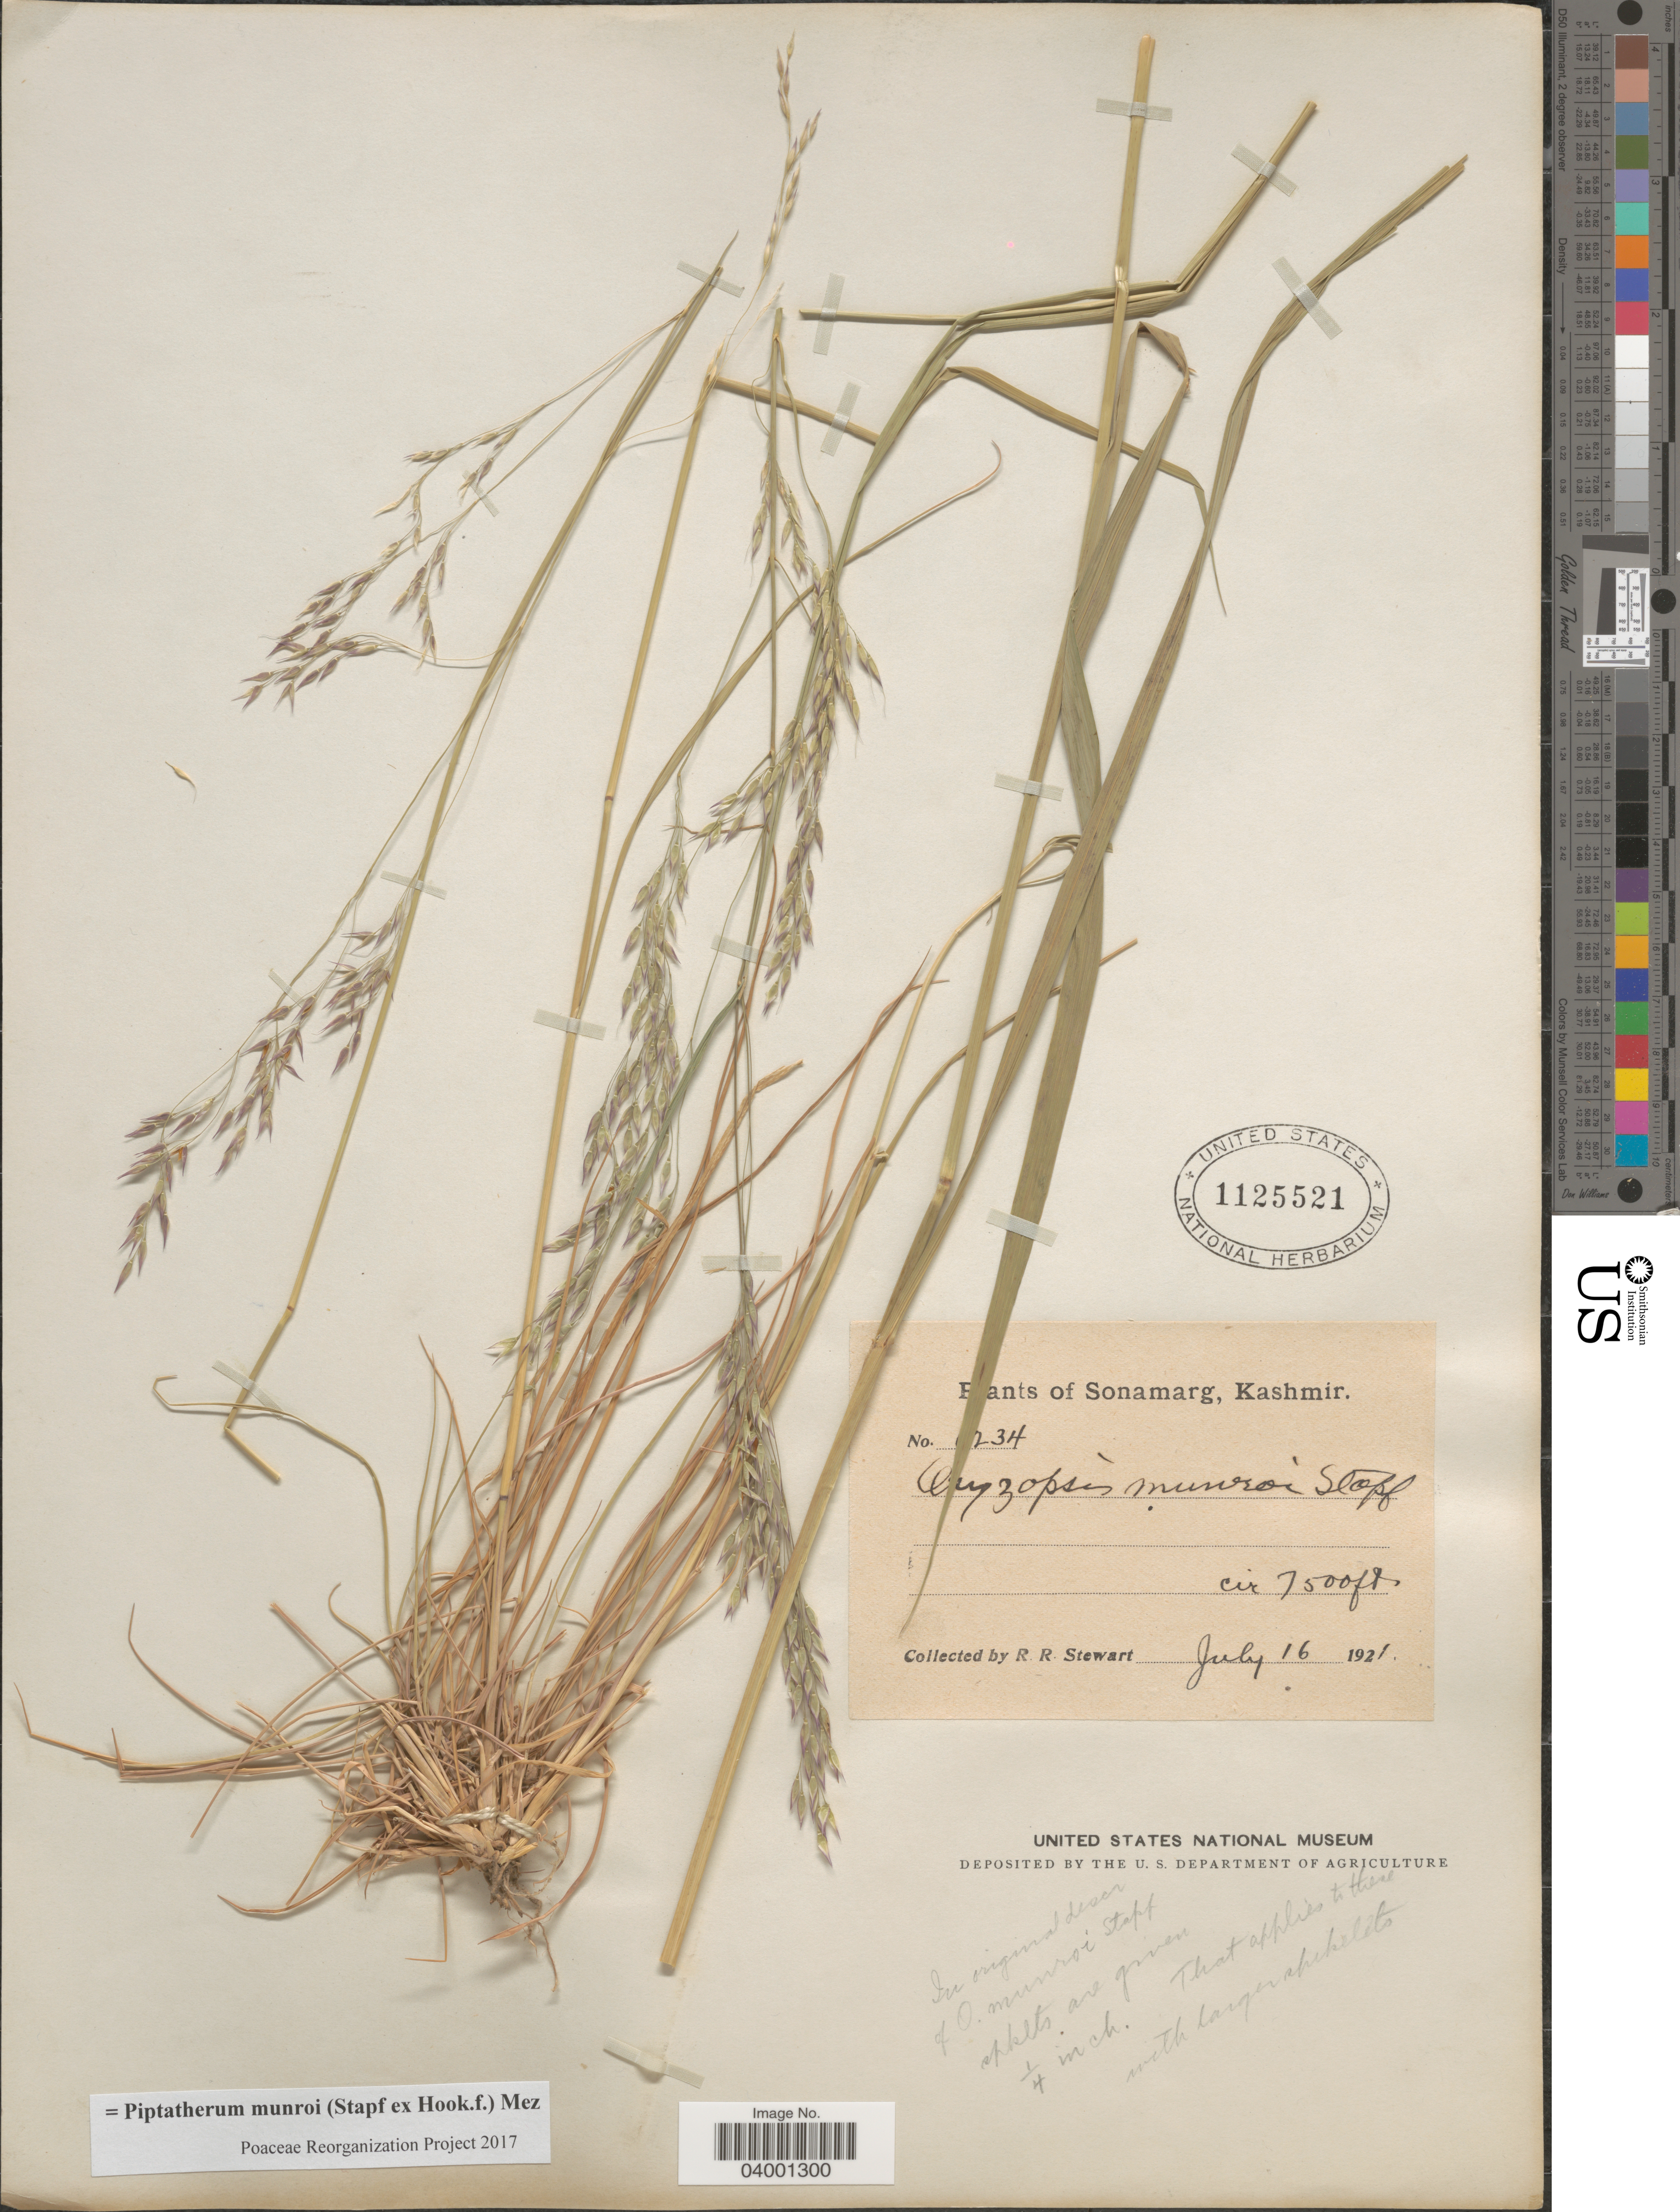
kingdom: Plantae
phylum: Tracheophyta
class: Liliopsida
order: Poales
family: Poaceae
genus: Piptatherum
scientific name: Piptatherum munroi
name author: (Stapf) Mez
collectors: R. Stewart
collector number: !234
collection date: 1921-07-16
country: India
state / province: Jammu and Kashmir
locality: Sonamarg, Kashmir.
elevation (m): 2286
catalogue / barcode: US 1125521